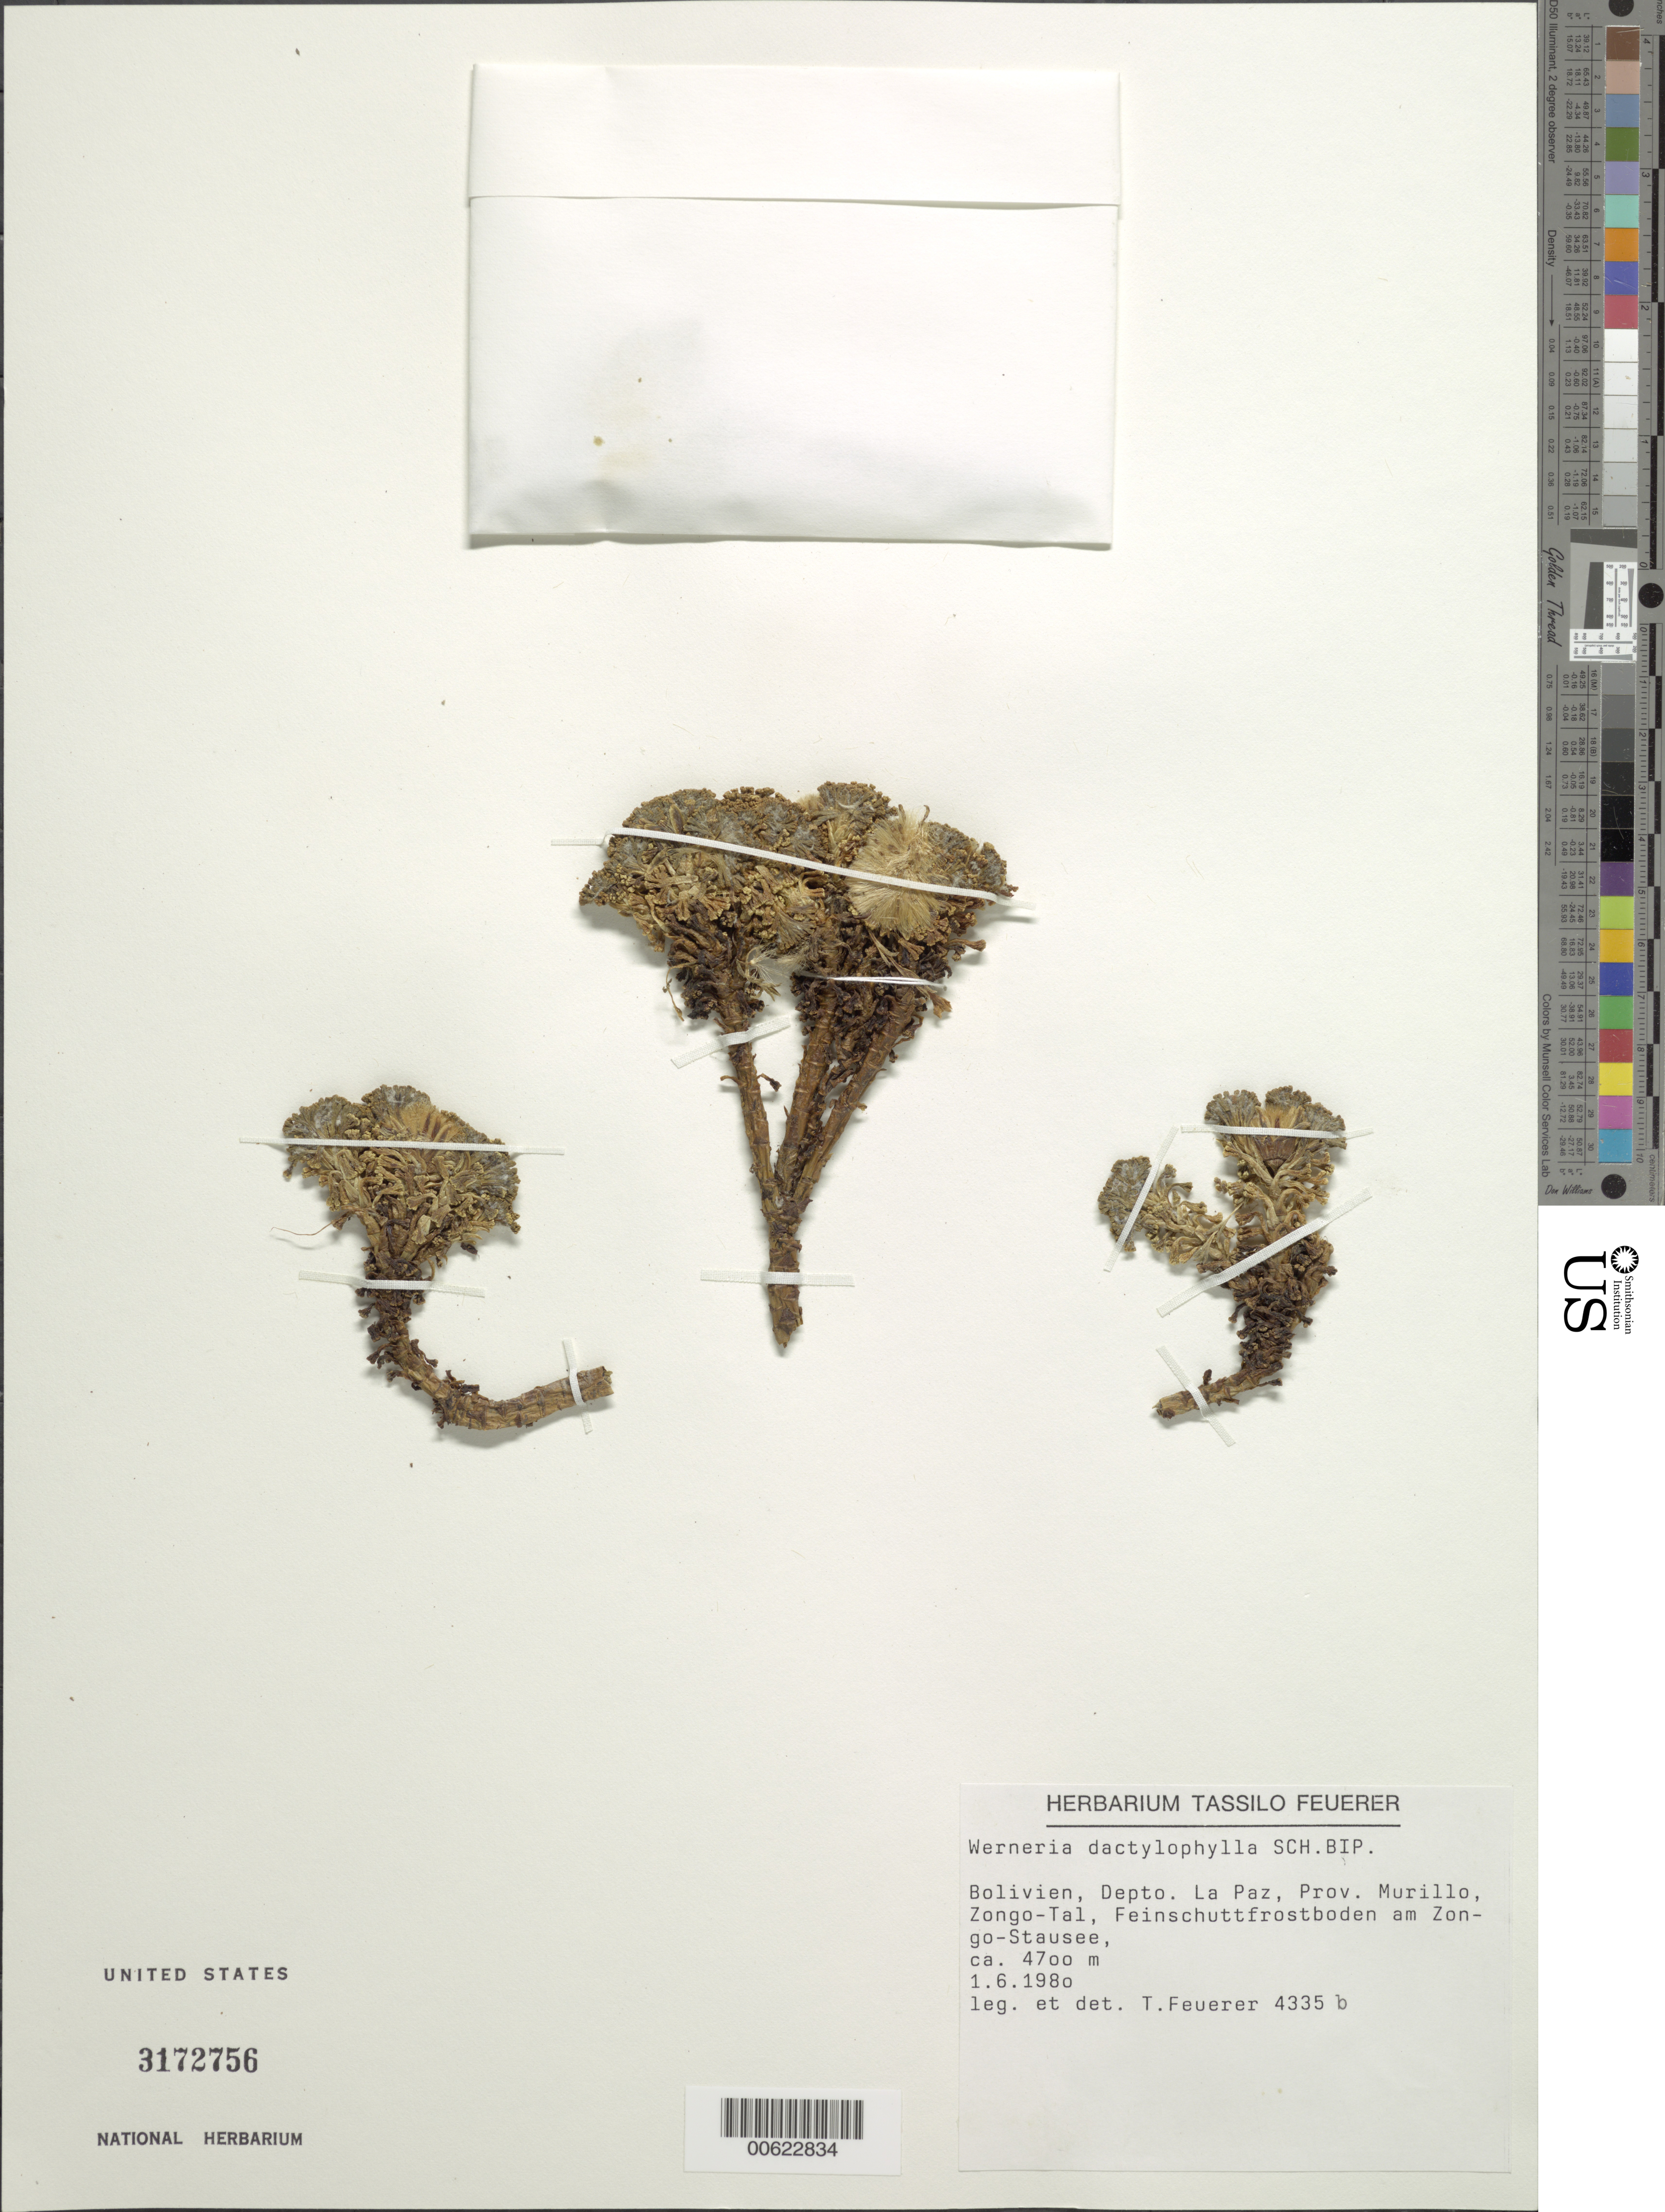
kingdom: Plantae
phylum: Tracheophyta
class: Magnoliopsida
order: Asterales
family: Asteraceae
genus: Xenophyllum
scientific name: Xenophyllum dactylophyllum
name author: (Sch. Bip.) V.A. Funk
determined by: Funk, Vicki A., (BOT), Smithsonian Institution - National Museum of Natural History (UNITED STATES)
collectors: T. Feuerer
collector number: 4335b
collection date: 1980-06-01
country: Bolivia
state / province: La Paz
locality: Murillo, Zongo-Tal, Feinschuttfrostboden am Zongo-Stausee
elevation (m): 4700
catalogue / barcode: US 3172756